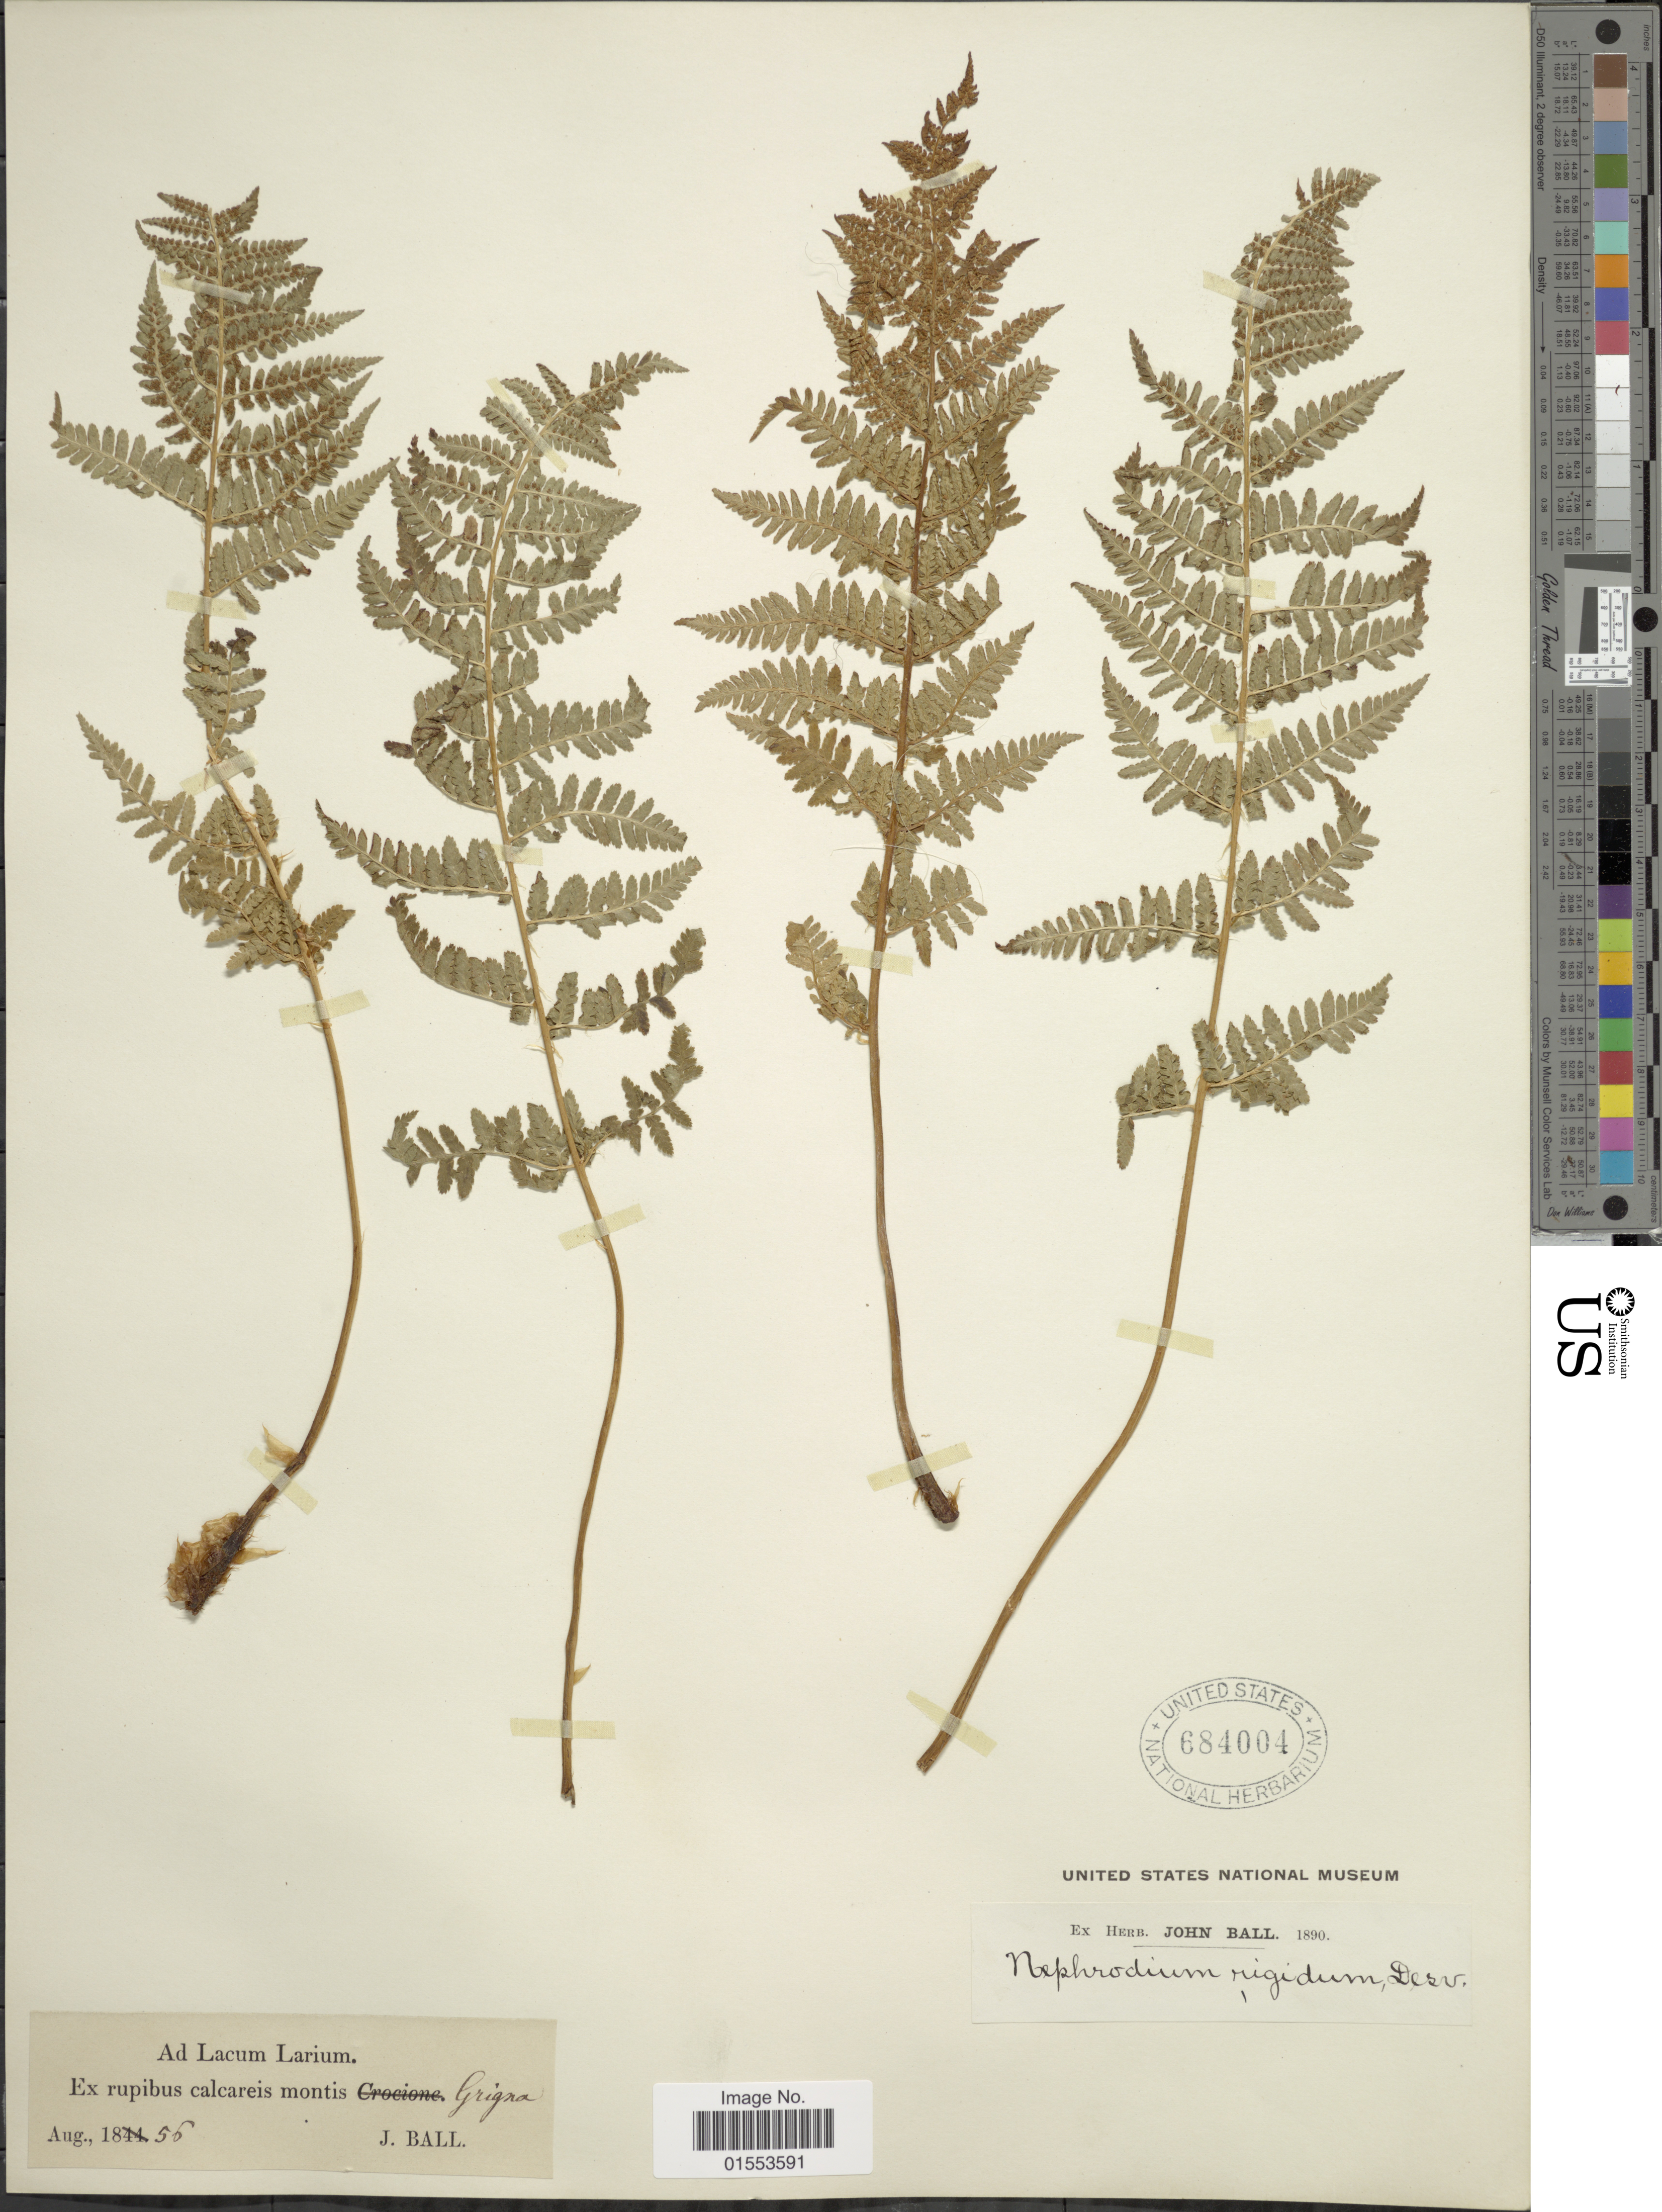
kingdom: Plantae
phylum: Tracheophyta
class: Polypodiopsida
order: Polypodiales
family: Dryopteridaceae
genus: Dryopteris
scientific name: Dryopteris rigida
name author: Underw.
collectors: J. Ball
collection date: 1846-08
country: Italy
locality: Rupibus calcareis montis Grigna.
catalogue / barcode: US 684004